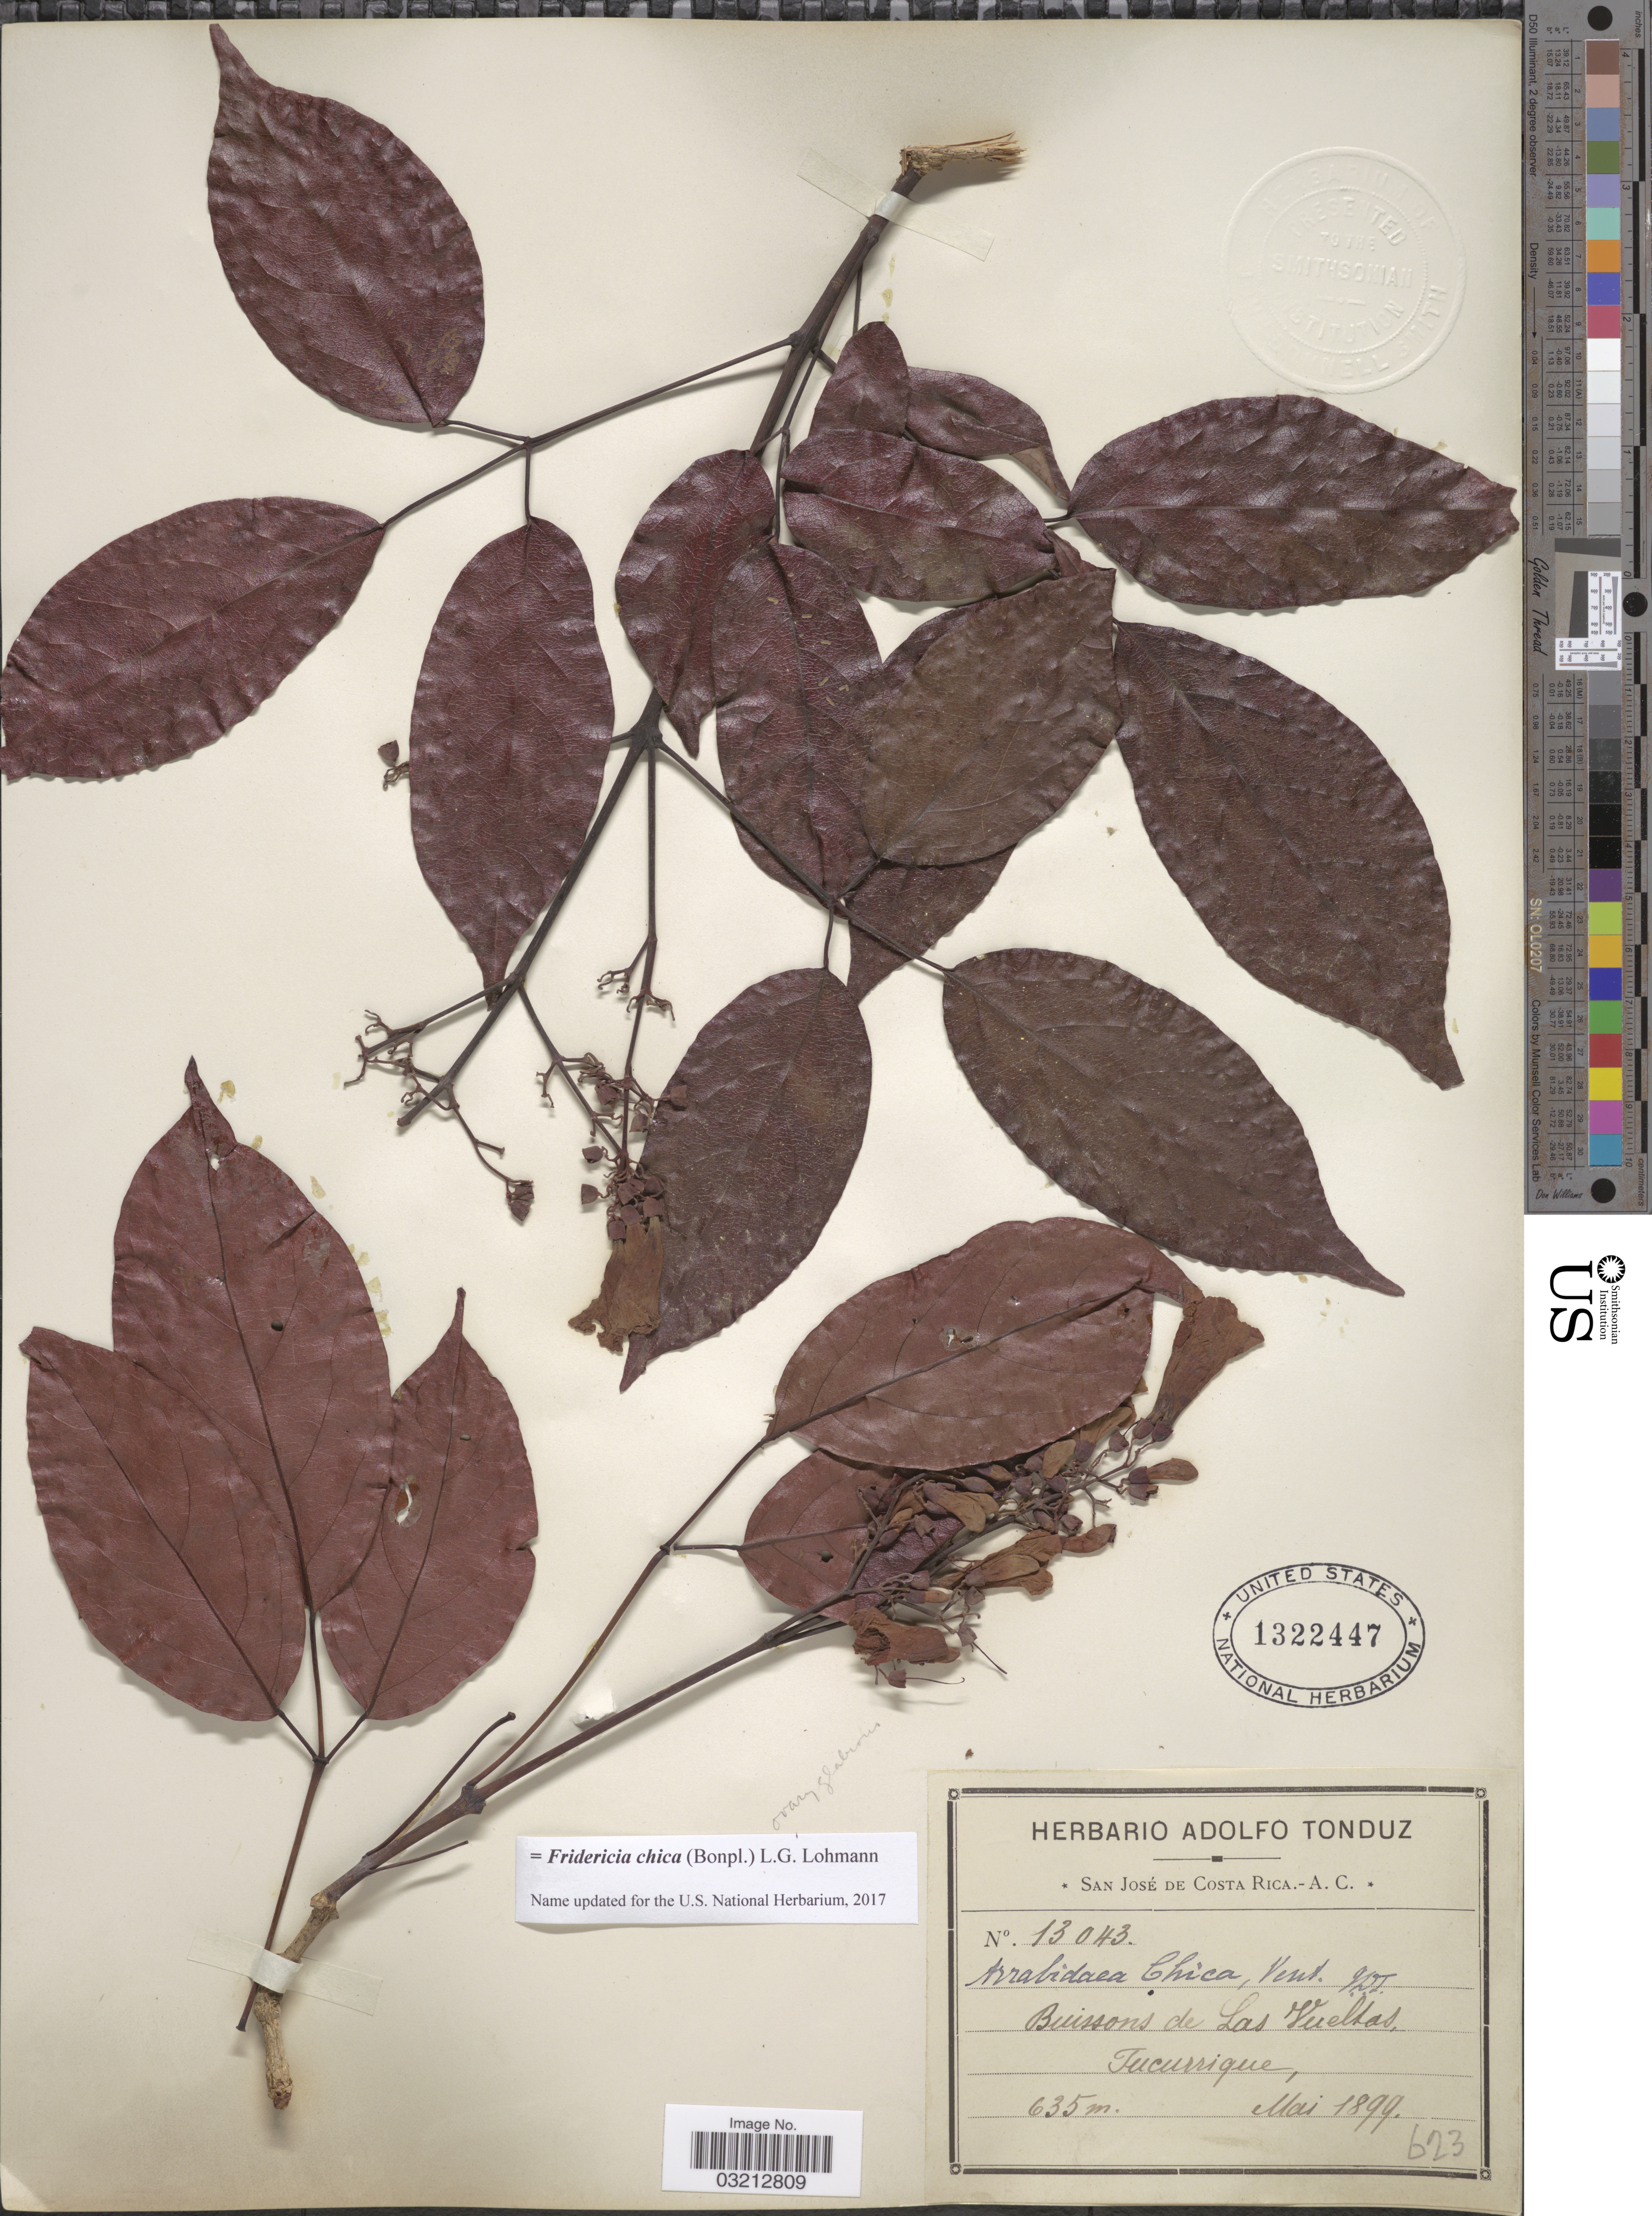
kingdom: Plantae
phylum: Tracheophyta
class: Magnoliopsida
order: Lamiales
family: Bignoniaceae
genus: Fridericia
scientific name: Fridericia chica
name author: (Bonpl.) L.G. Lohmann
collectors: ex Herb. Adolfo Tonduz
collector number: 13043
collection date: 1899-05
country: Costa Rica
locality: Buissons de Las Vueltas, Tucurrique.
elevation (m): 635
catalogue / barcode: US 1322447